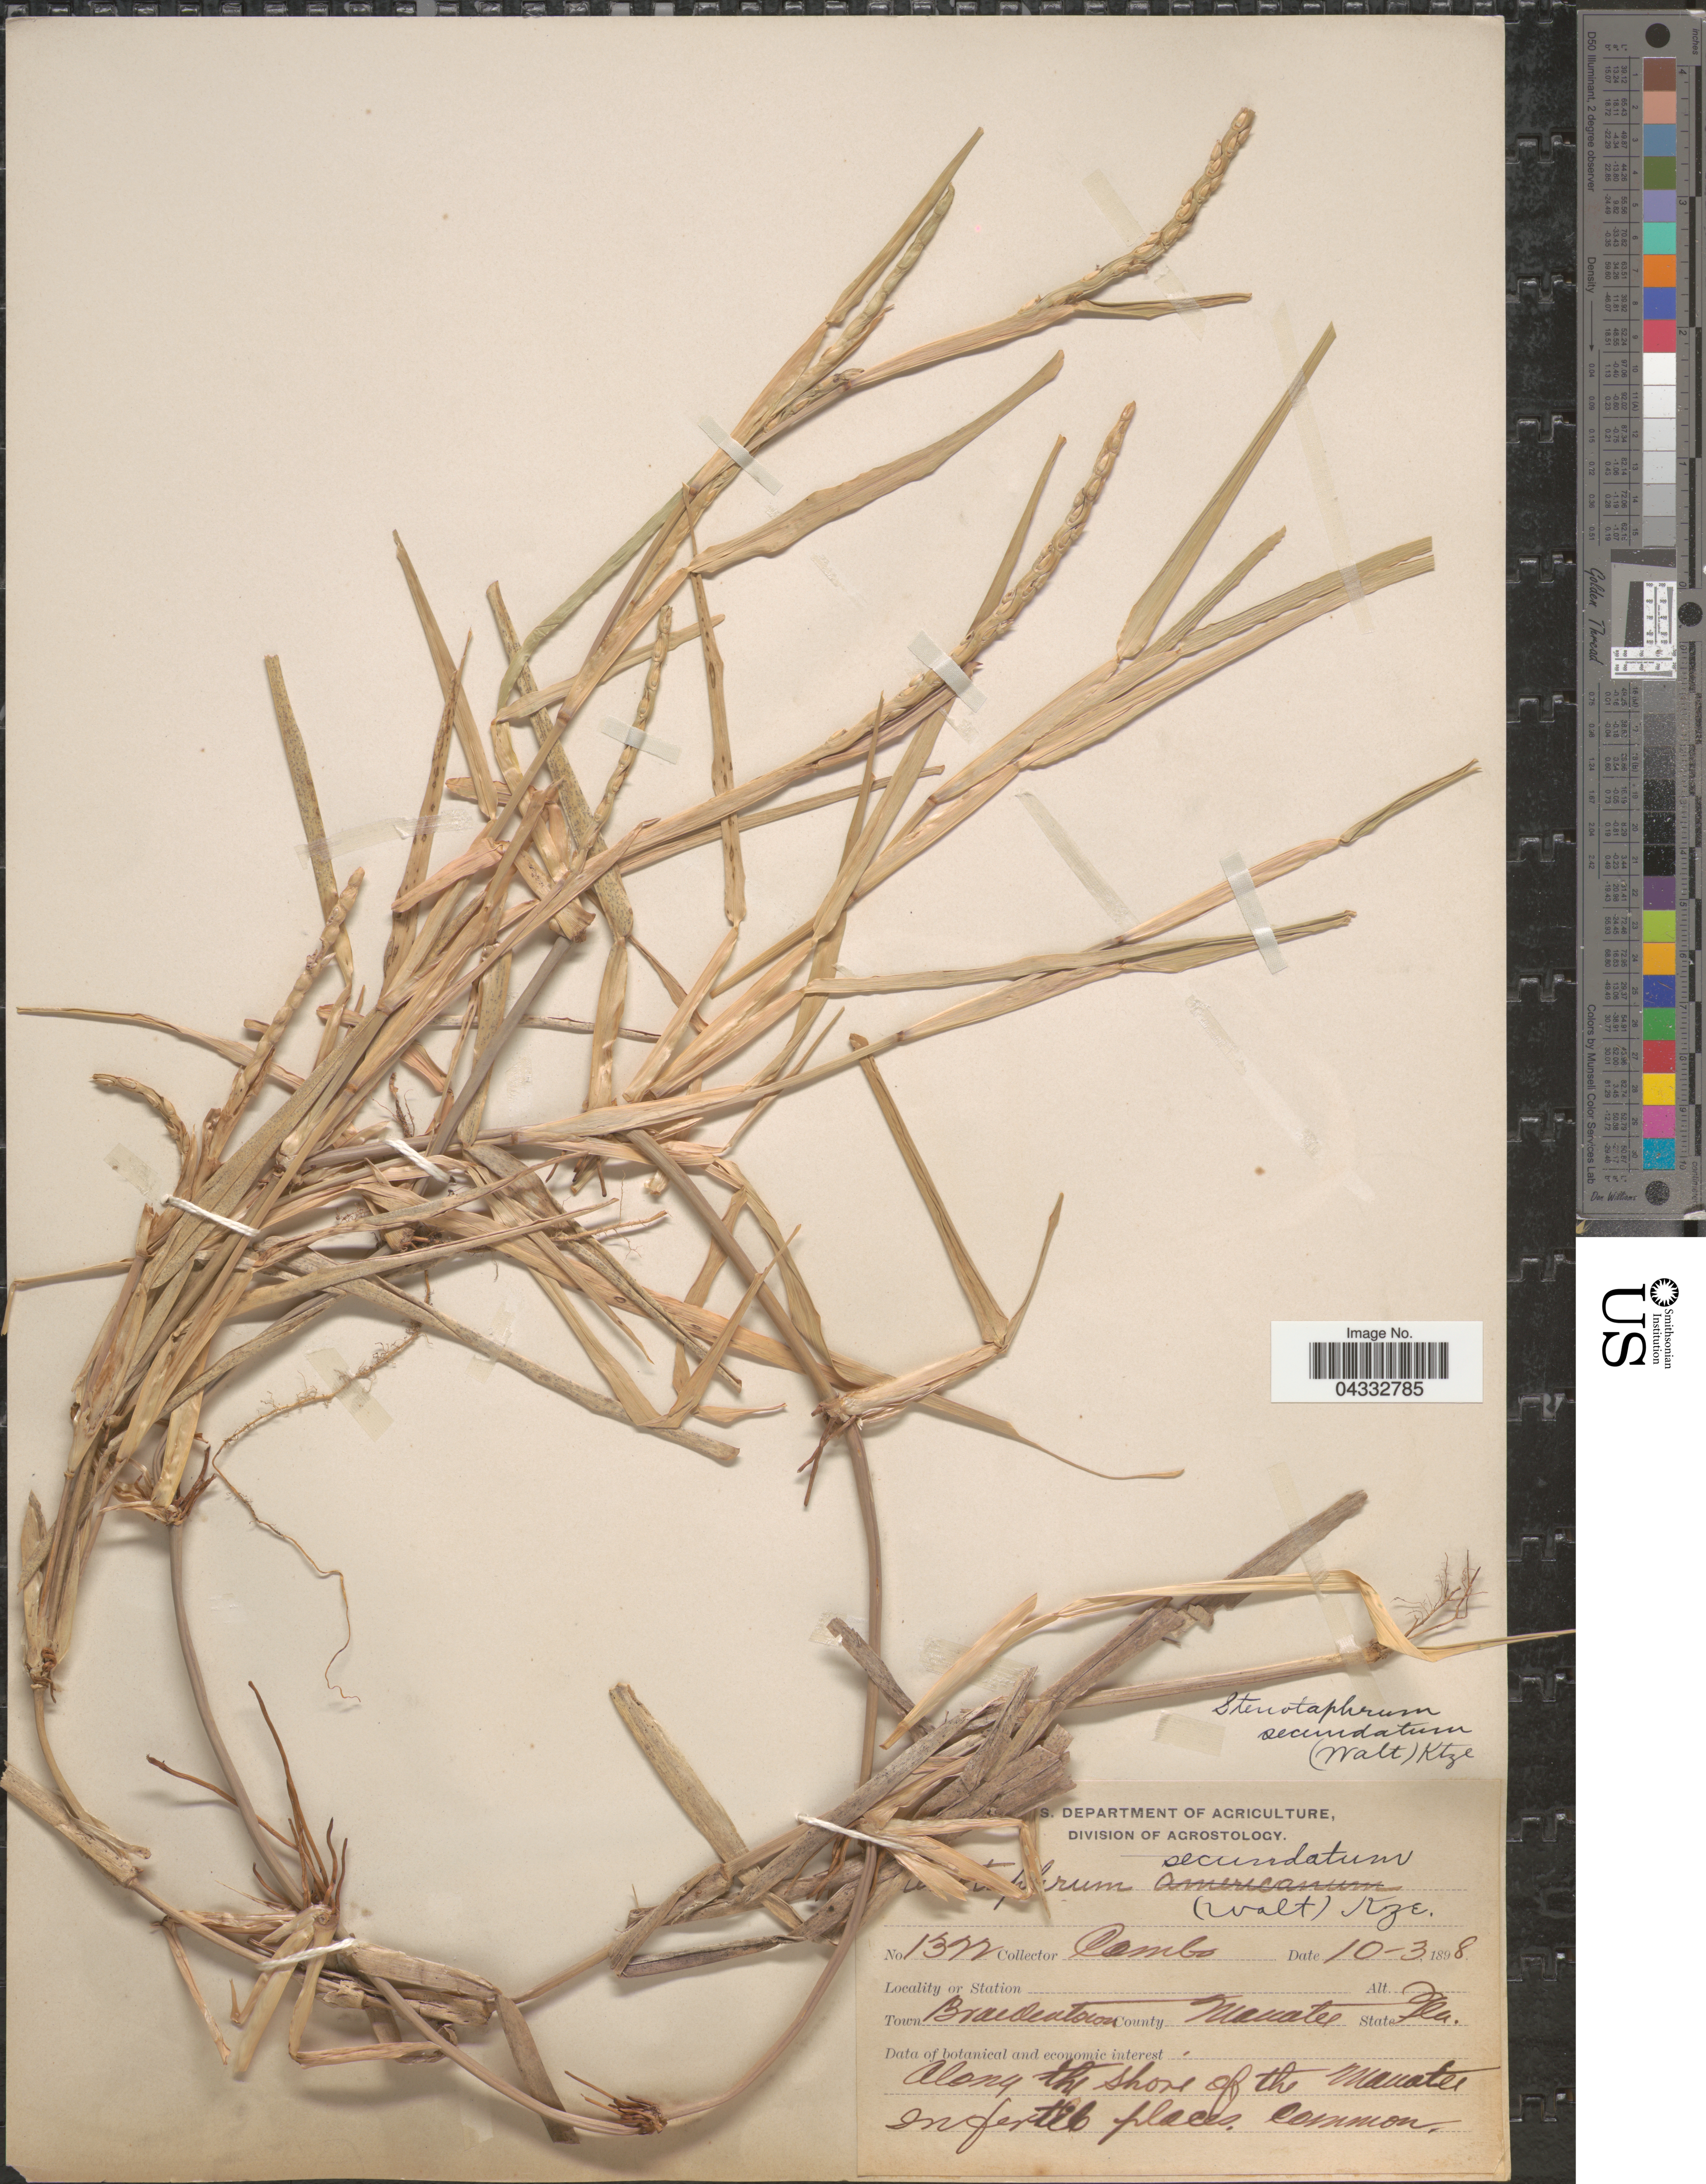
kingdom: Plantae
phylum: Tracheophyta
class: Liliopsida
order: Poales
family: Poaceae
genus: Stenotaphrum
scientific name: Stenotaphrum secundatum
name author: (Walter) Kuntze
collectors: -. Combs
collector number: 1322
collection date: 1898-10-03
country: United States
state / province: Florida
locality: Town Braidentown. County Manatee. Along the shore of the Manatee.